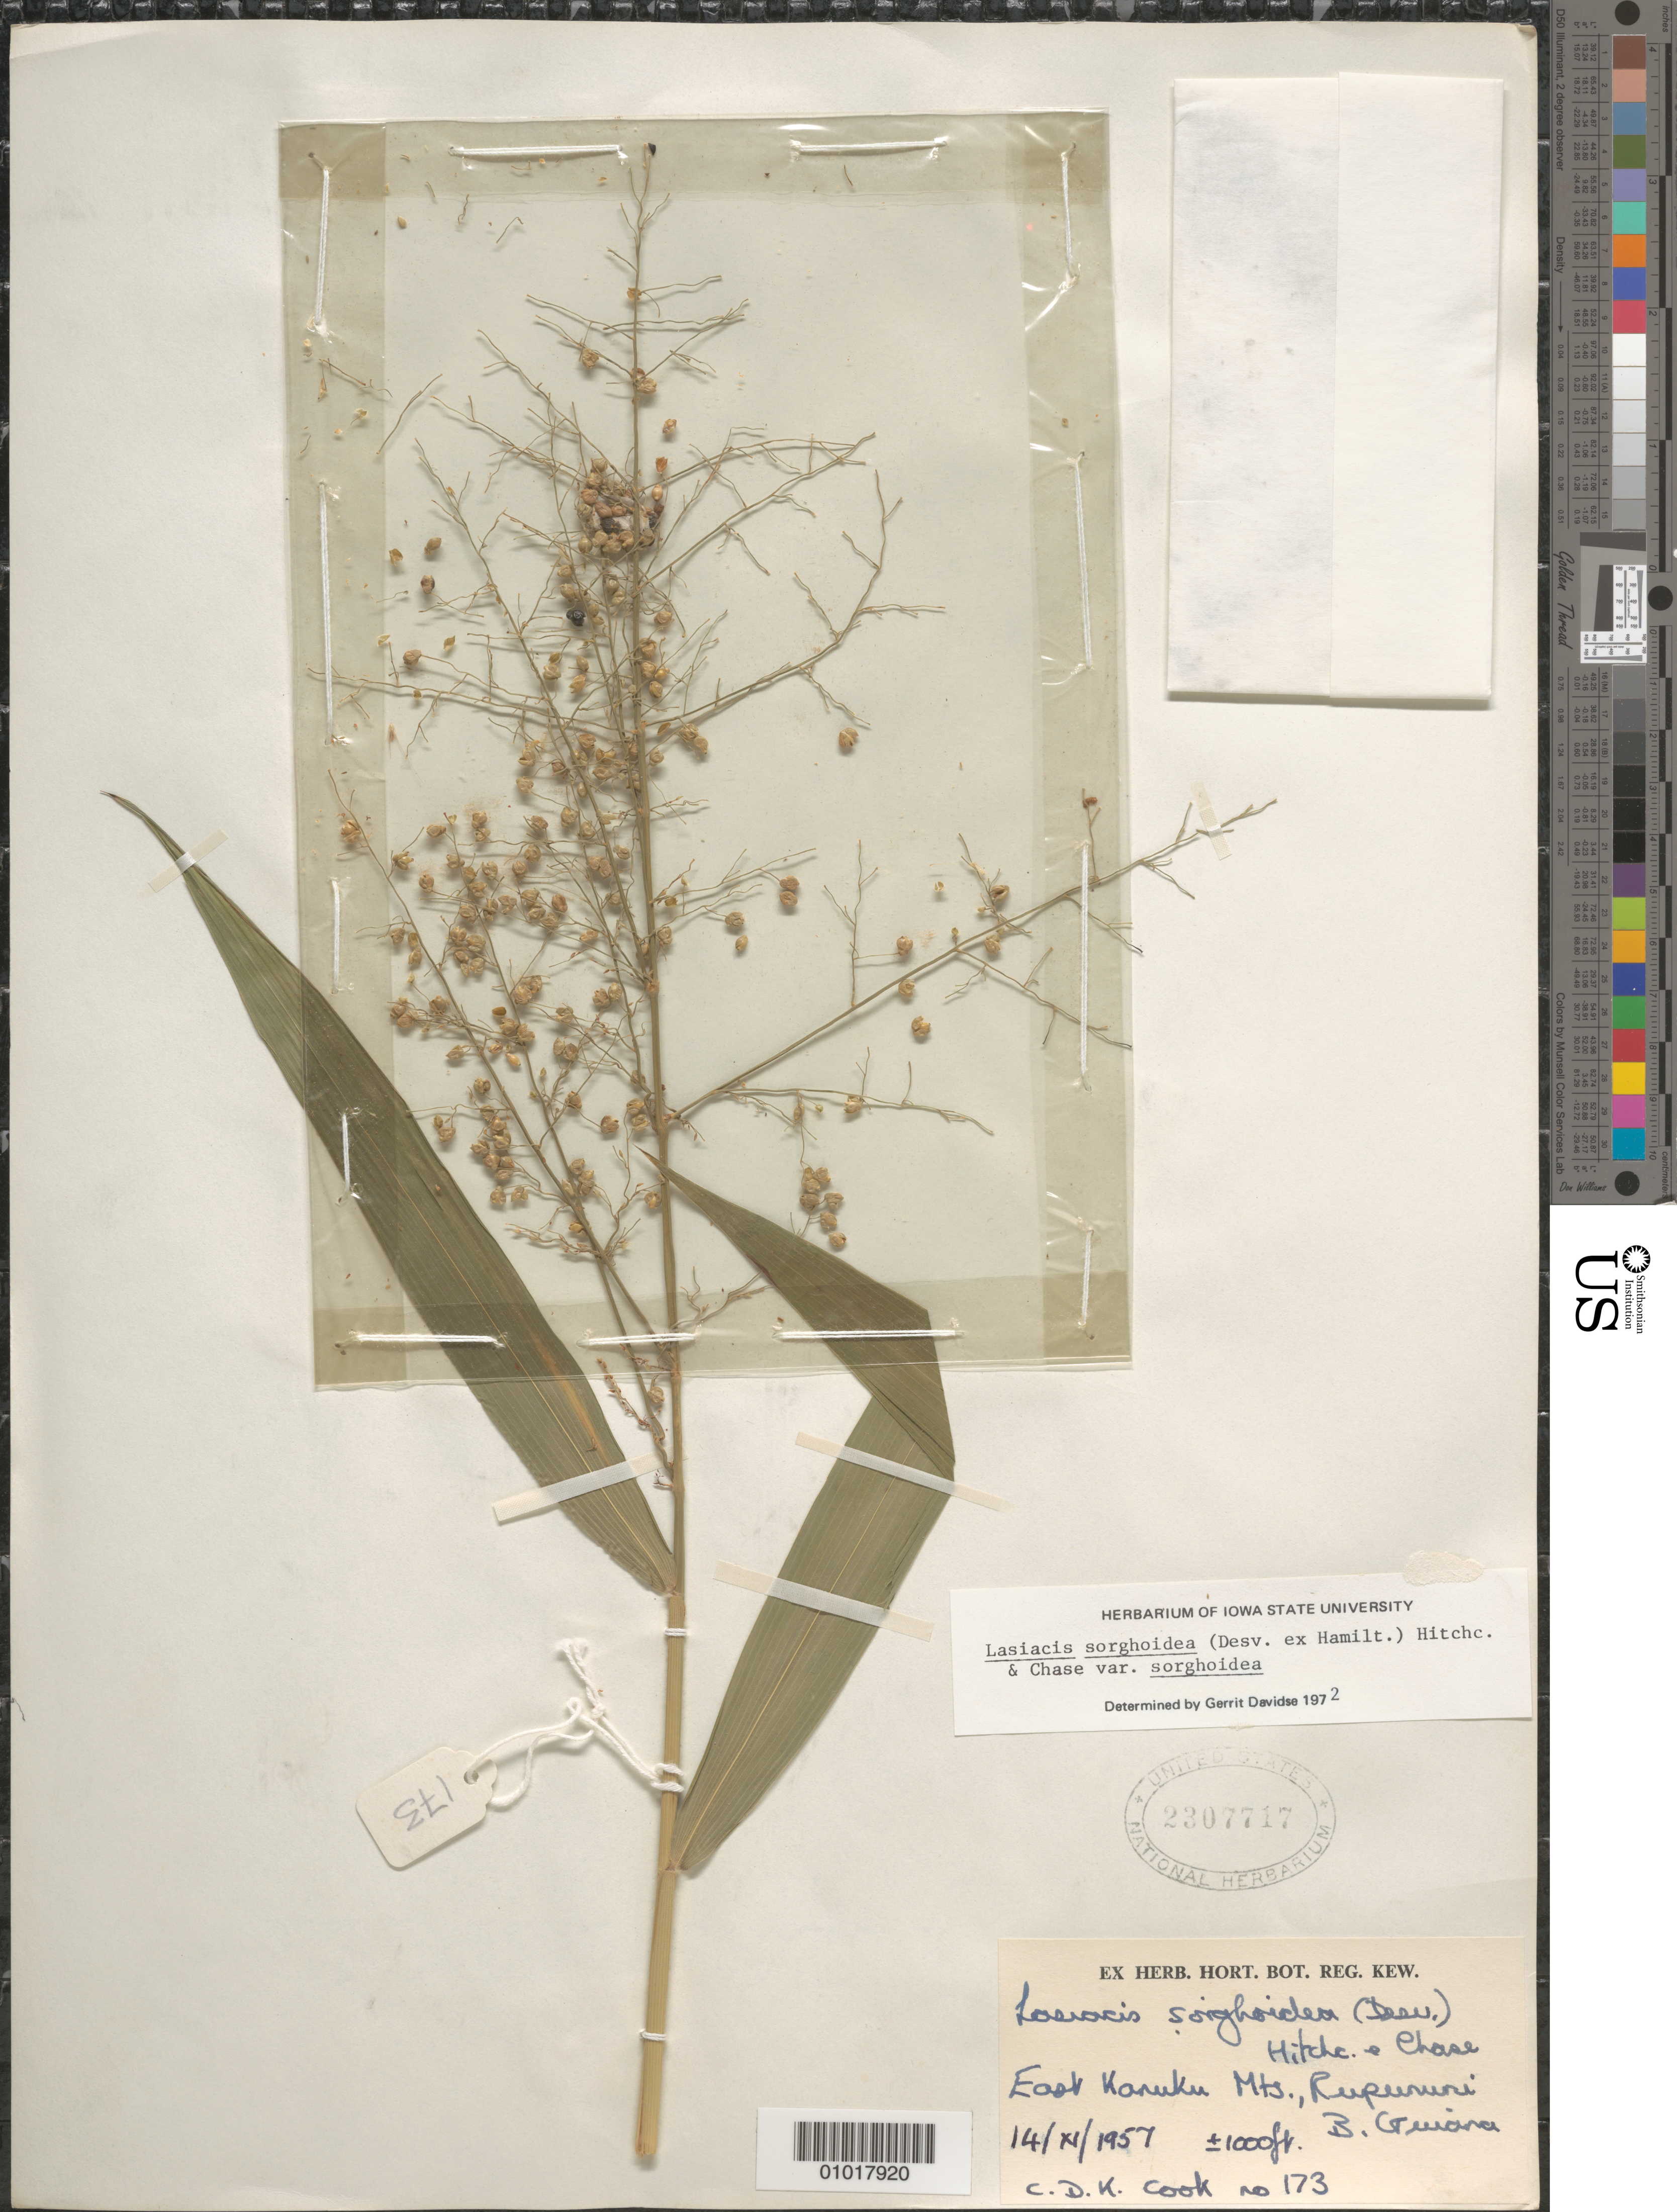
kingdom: Plantae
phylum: Tracheophyta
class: Liliopsida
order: Poales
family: Poaceae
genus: Lasiacis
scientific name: Lasiacis sorghoidea var. sorghoidea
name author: (Desv. ex Ham.) Hitchc. & Chase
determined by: Davidse, Gerrit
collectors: C. D. K. Cook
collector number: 173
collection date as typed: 14-Nov-57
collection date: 1957-11-14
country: Guyana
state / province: U. Takutu-U. Essequibo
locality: East Kanuku Mts., Rupununi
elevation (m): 305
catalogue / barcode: US 2307717